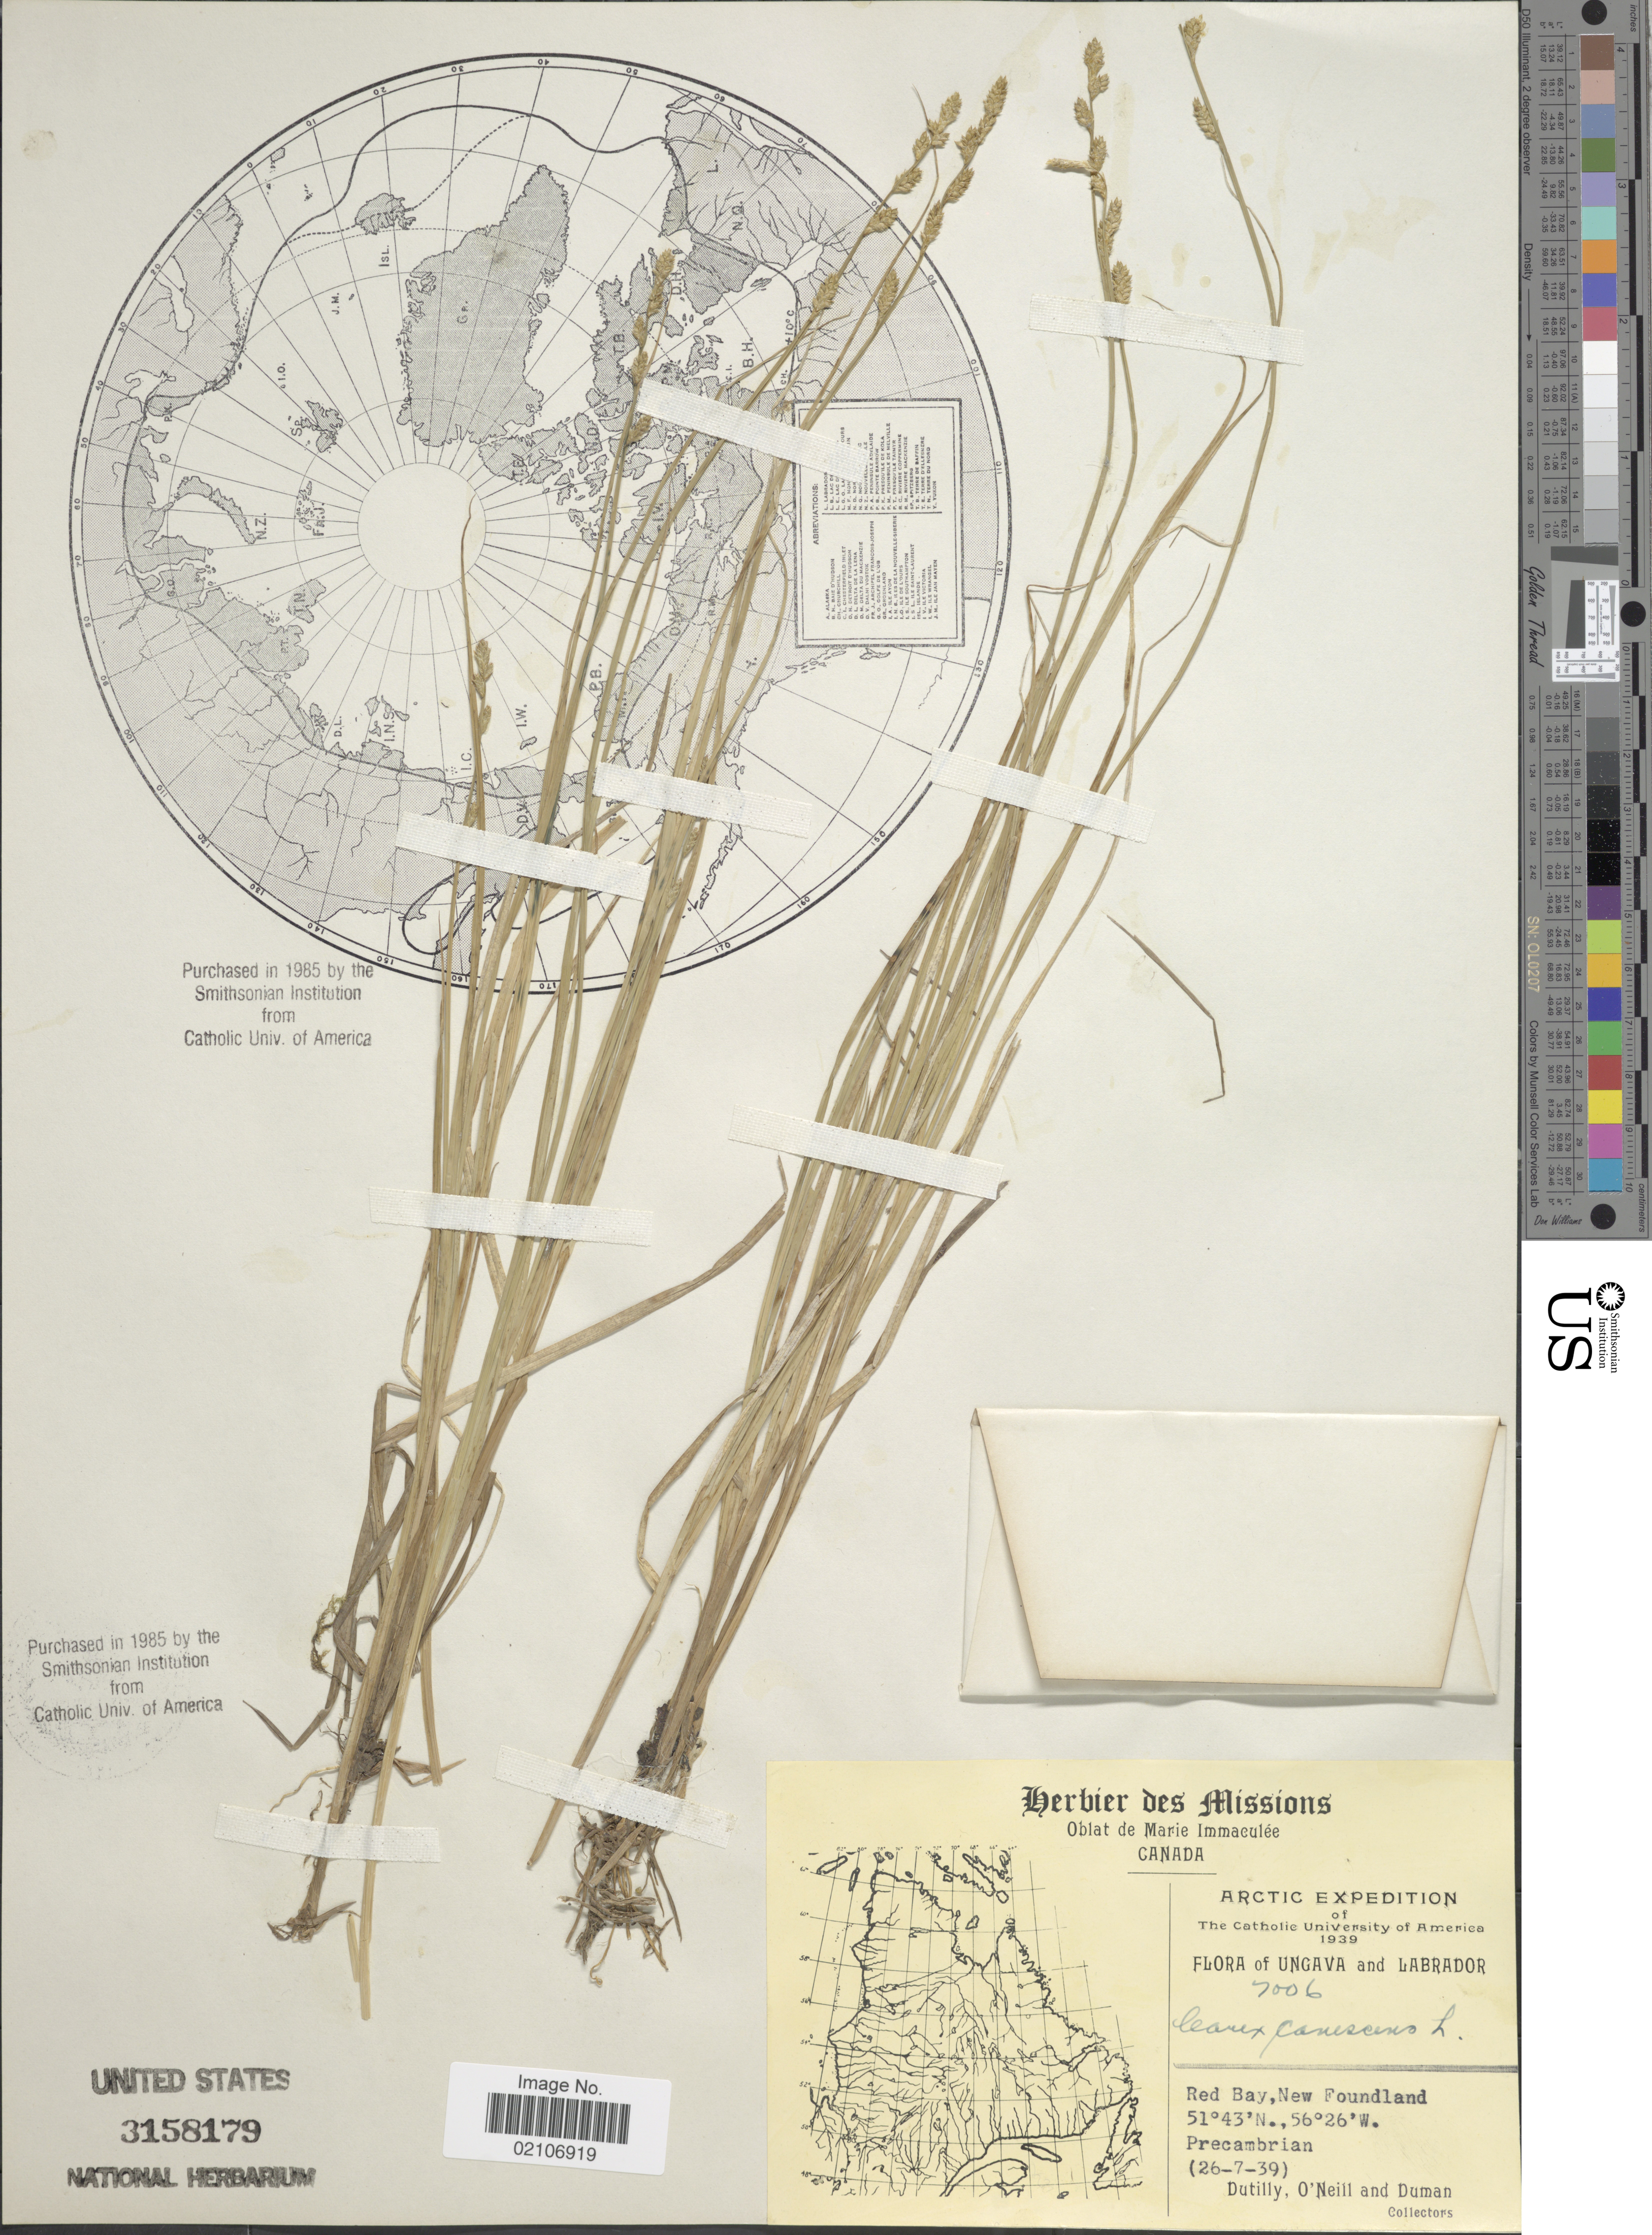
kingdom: Plantae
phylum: Tracheophyta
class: Liliopsida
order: Poales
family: Cyperaceae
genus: Carex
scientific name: Carex canescens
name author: L.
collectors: -. Dutilly, -. O'Neill & -. Duman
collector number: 7006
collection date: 1939-07-26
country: Canada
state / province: Newfoundland and Labrador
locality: Red Bay, New Founland. Precambrian. Ungava and Labrador.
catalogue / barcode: US 3158179